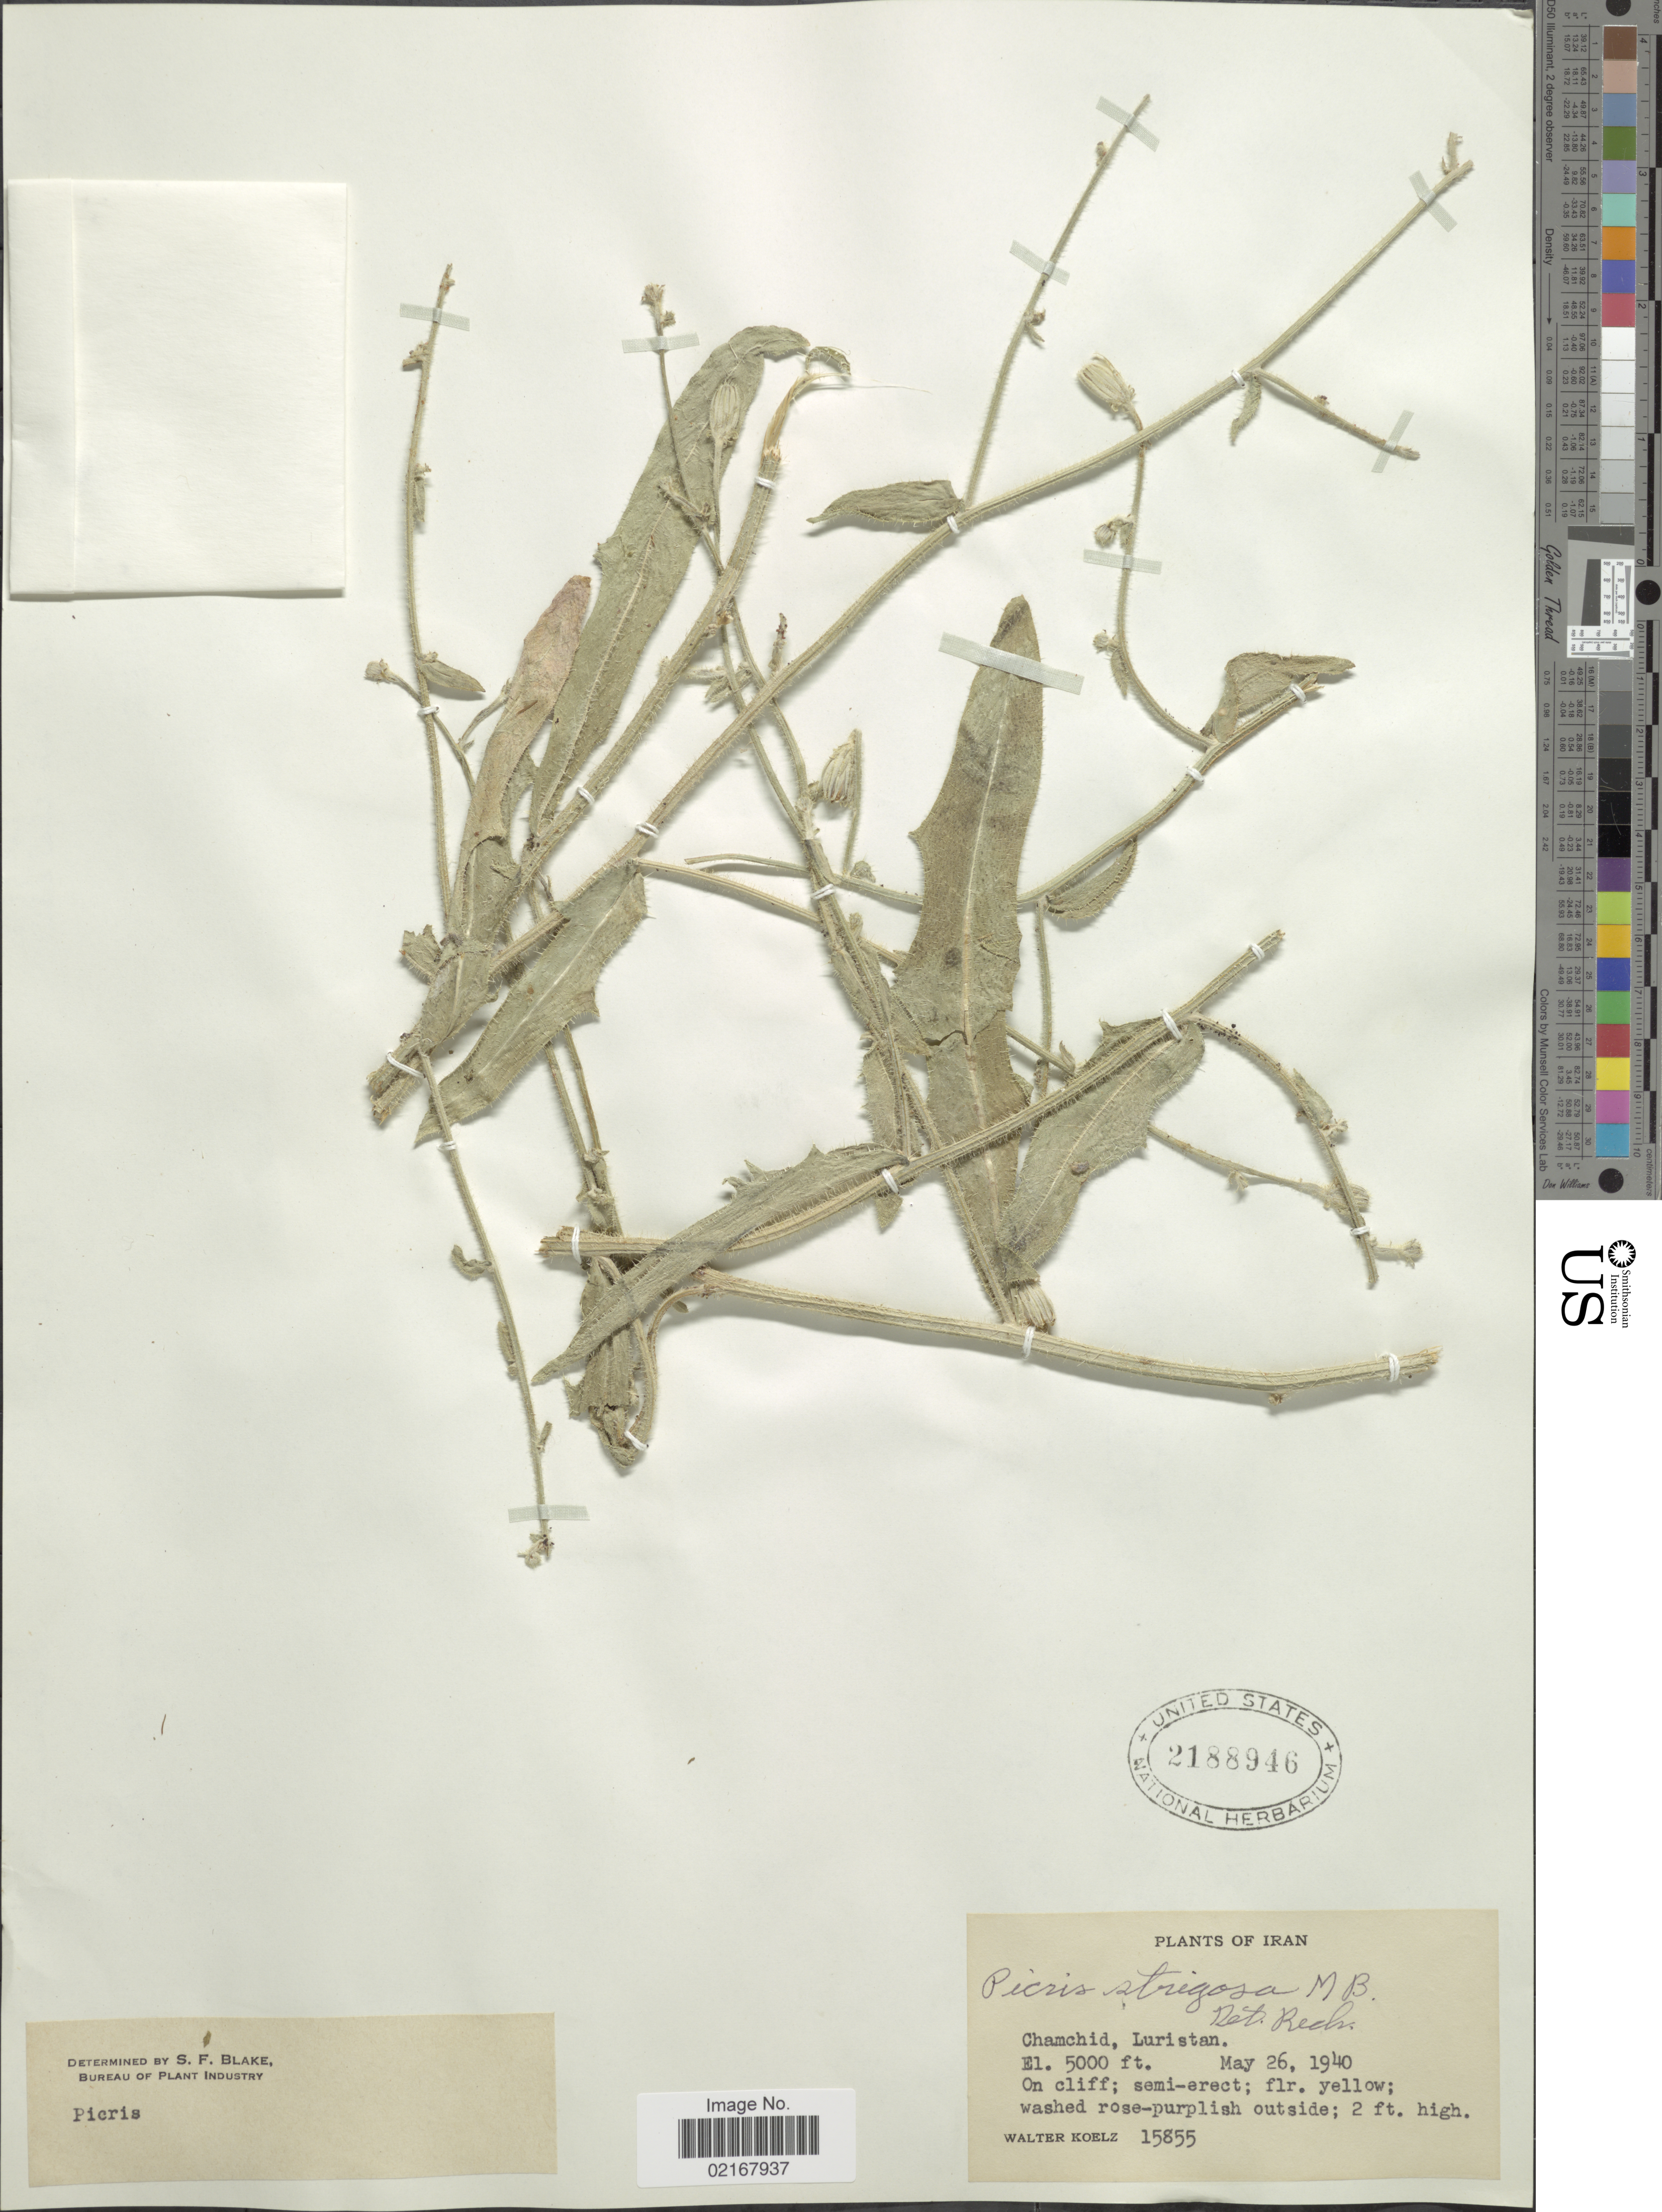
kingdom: Plantae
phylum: Tracheophyta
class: Magnoliopsida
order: Asterales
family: Asteraceae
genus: Picris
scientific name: Picris strigosa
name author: M. Bieb.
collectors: W. N. Koelz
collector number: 15855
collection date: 1940-05-26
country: Iran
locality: Chamchid, Luristan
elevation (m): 1524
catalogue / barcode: US 2188946